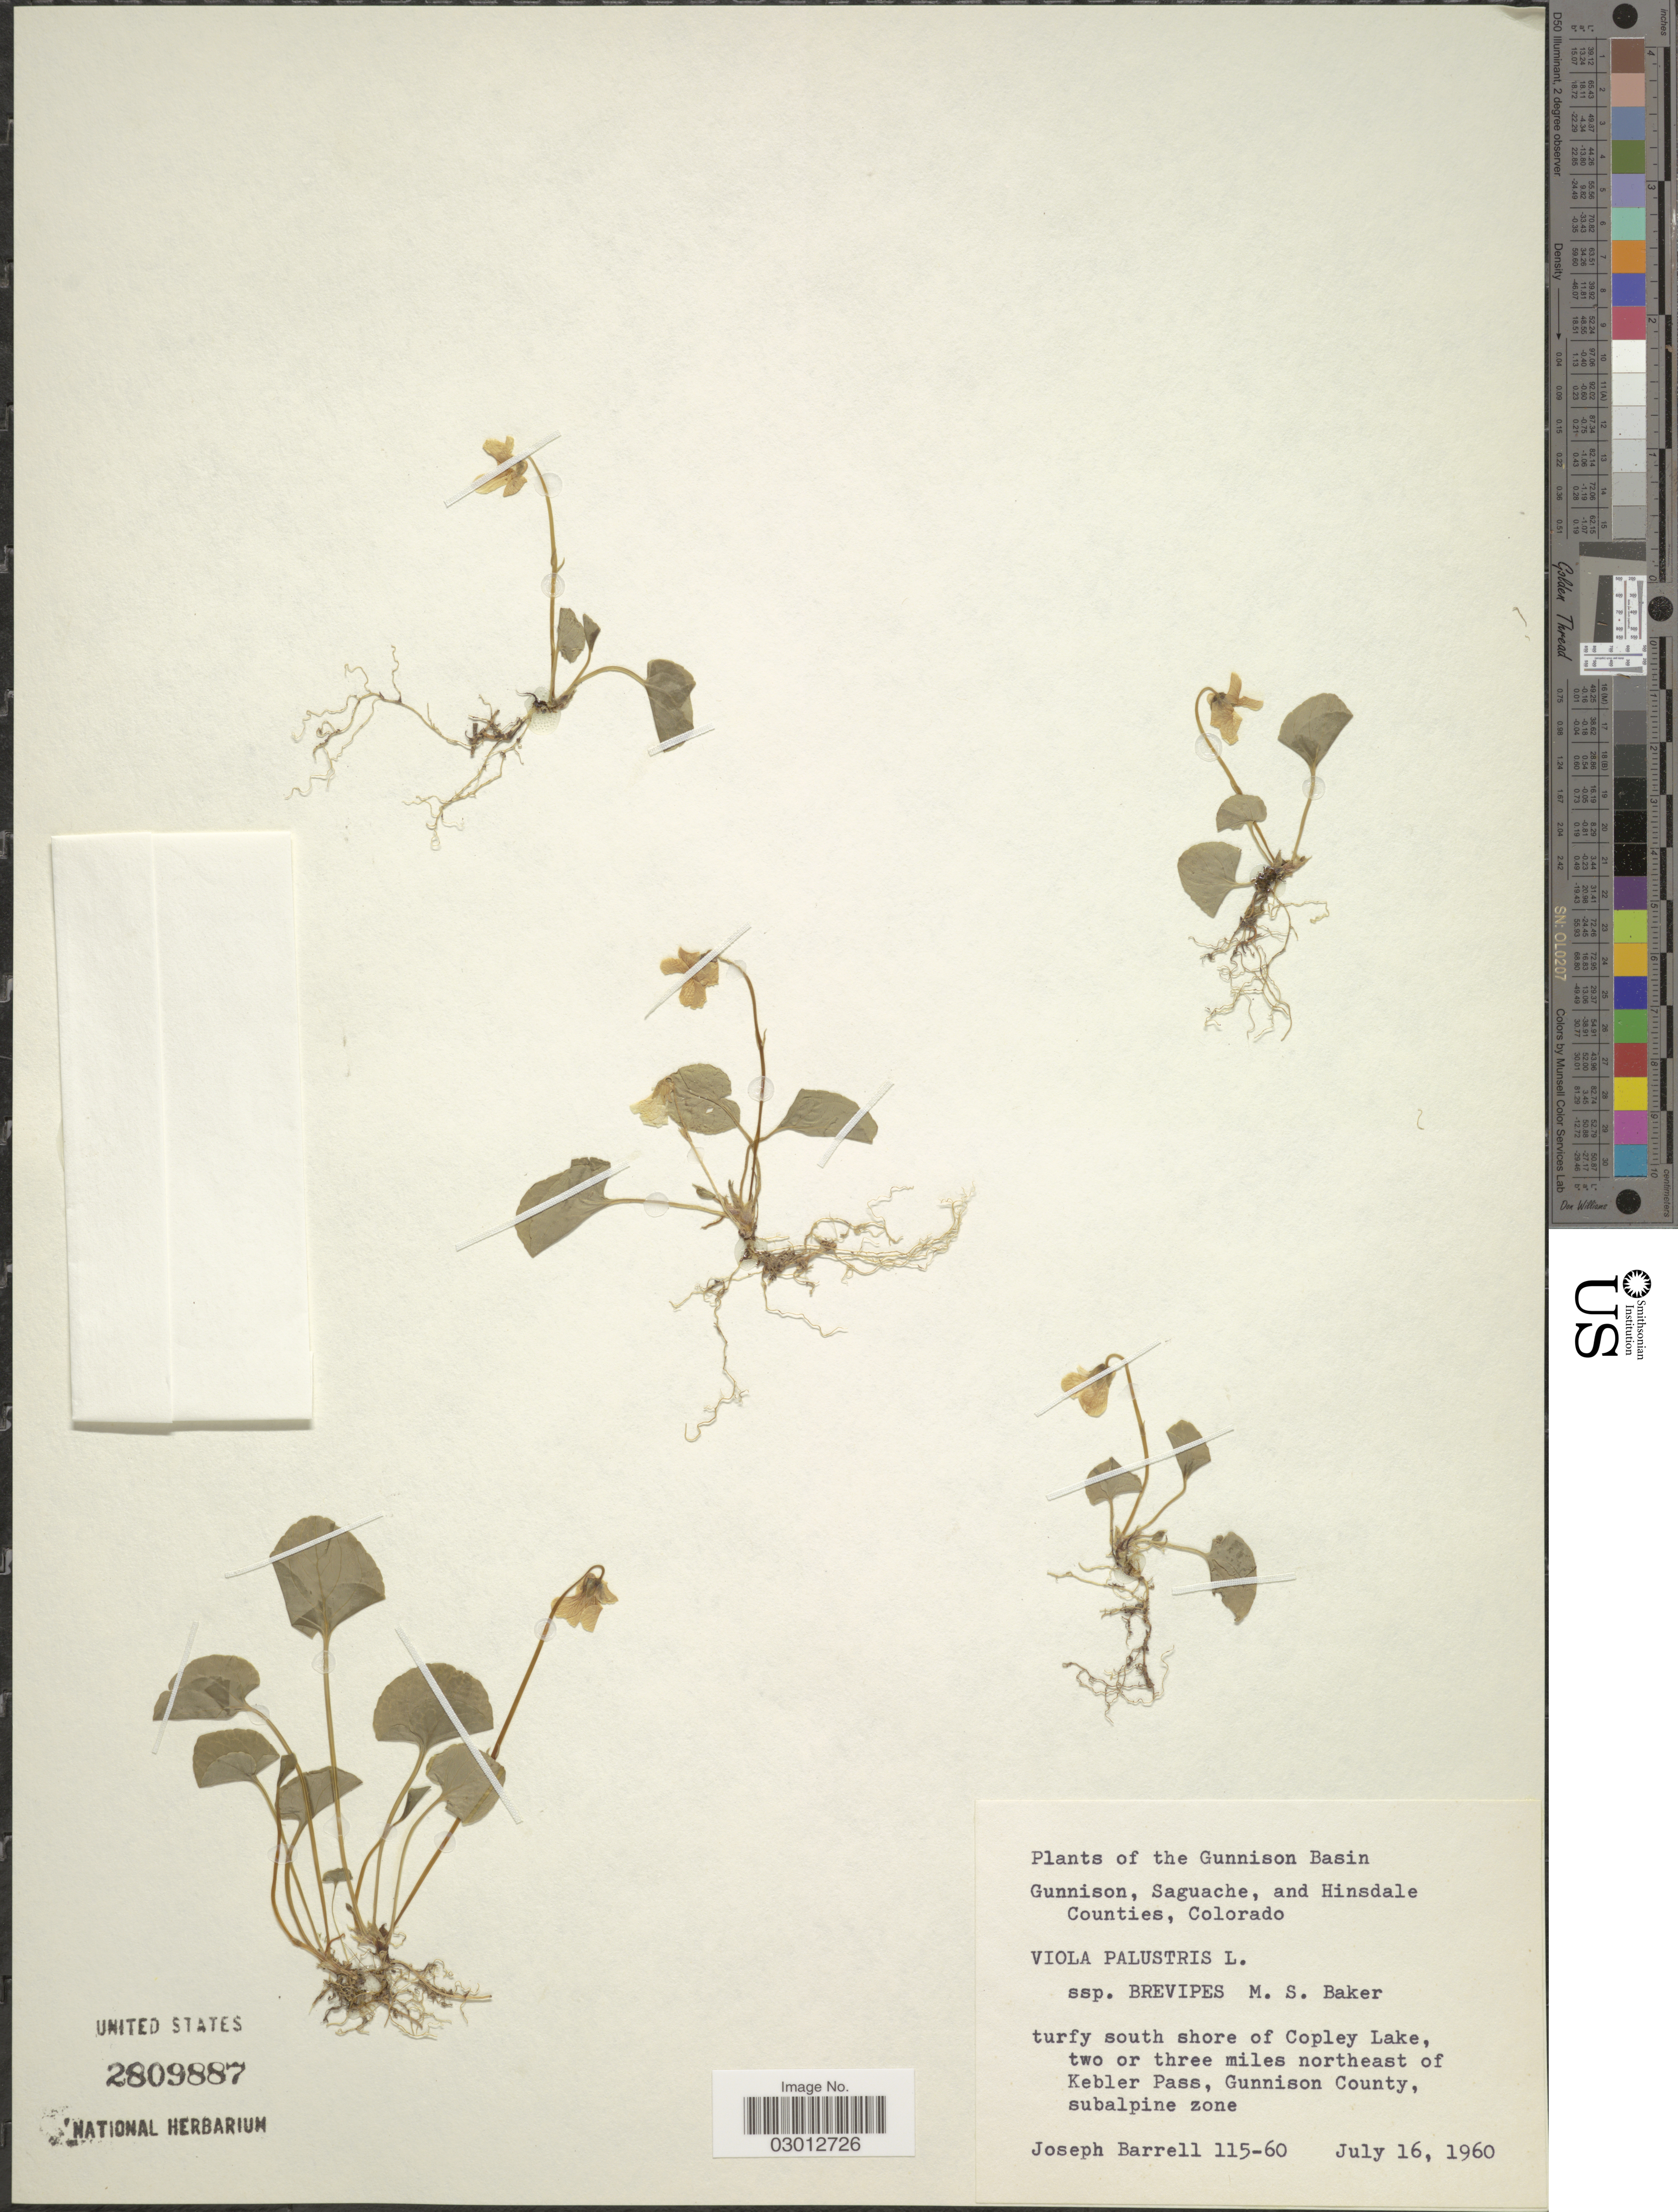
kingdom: Plantae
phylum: Tracheophyta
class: Magnoliopsida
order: Malpighiales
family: Violaceae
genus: Viola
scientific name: Viola palustris subsp. brevipes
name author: M.S. Baker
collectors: J. Barrell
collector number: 115-60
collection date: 1960-07-16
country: United States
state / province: Colorado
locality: The Gunnison Basin, turfy south shore of Copley Lake, two or three miles northeast of Kebler Pass, Gunnison County.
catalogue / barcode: US 2809887